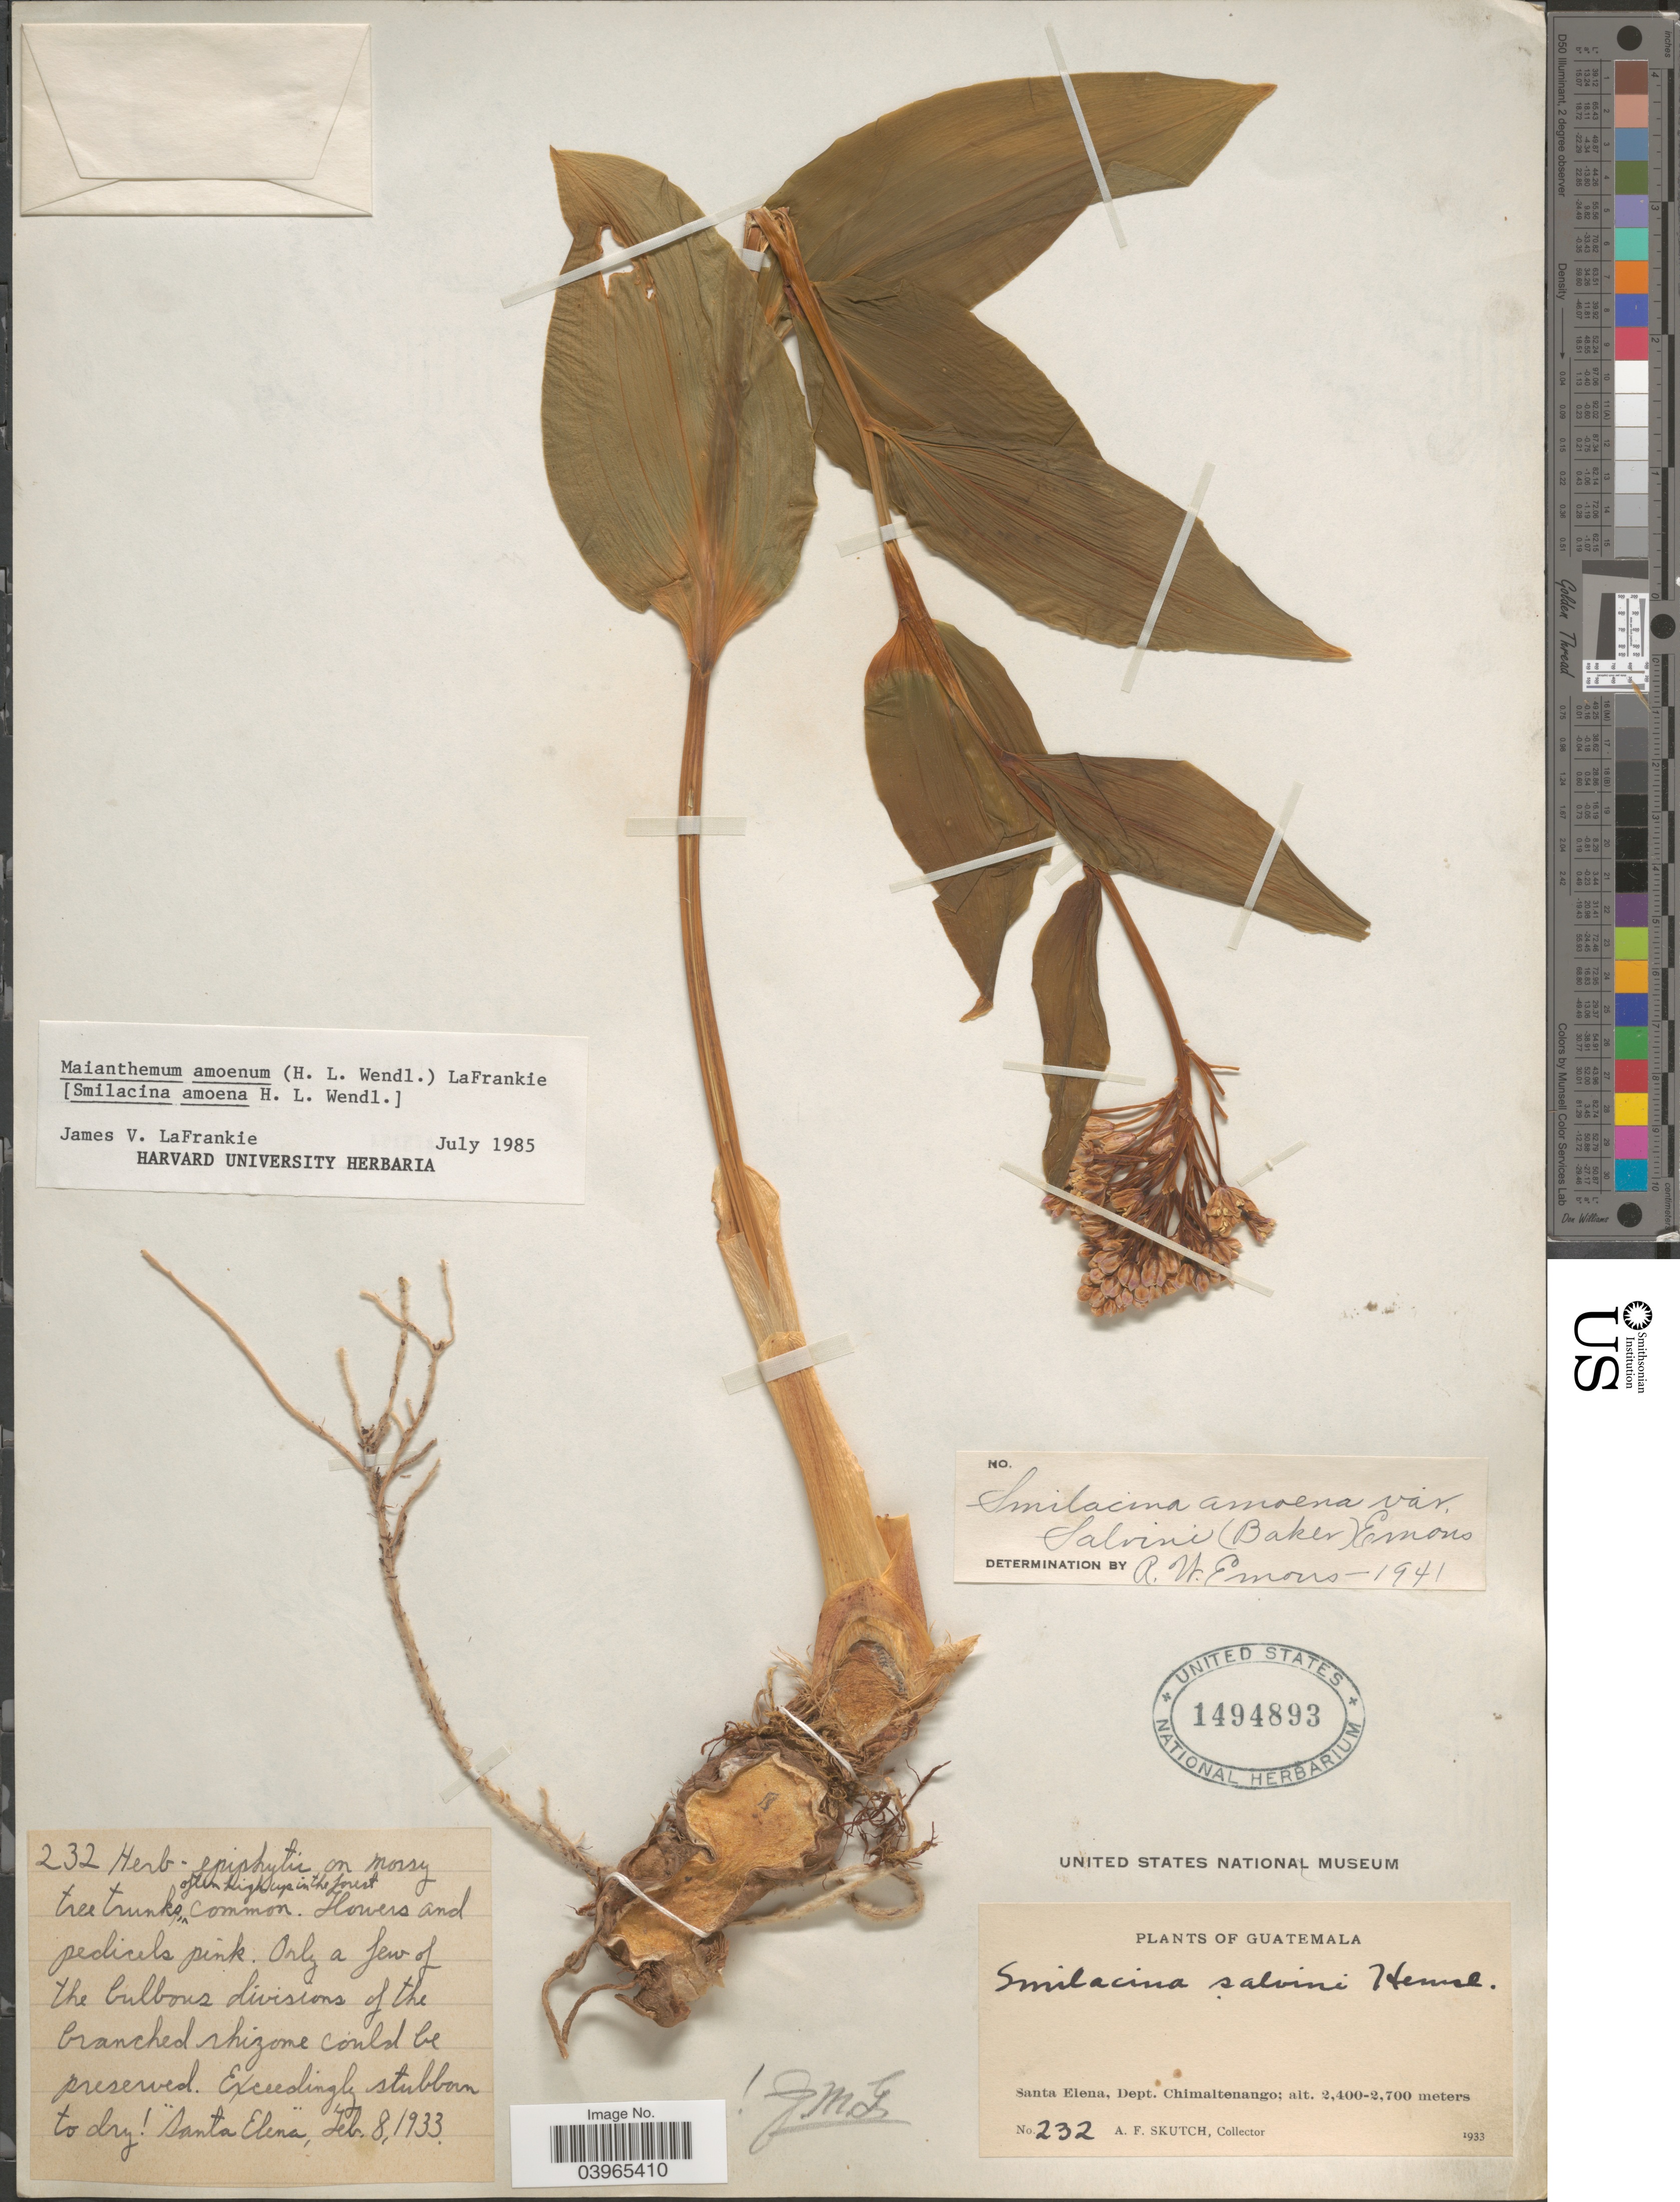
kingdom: Plantae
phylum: Tracheophyta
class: Liliopsida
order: Asparagales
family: Asparagaceae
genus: Maianthemum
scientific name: Maianthemum amoenum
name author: (H.L. Wendl.) LaFrankie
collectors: A. F. Skutch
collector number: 232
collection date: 1933-02-08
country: Guatemala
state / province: Chimaltenango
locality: Santa Elena, Dept. Chimaltenango.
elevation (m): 2400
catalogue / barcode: US 1494893